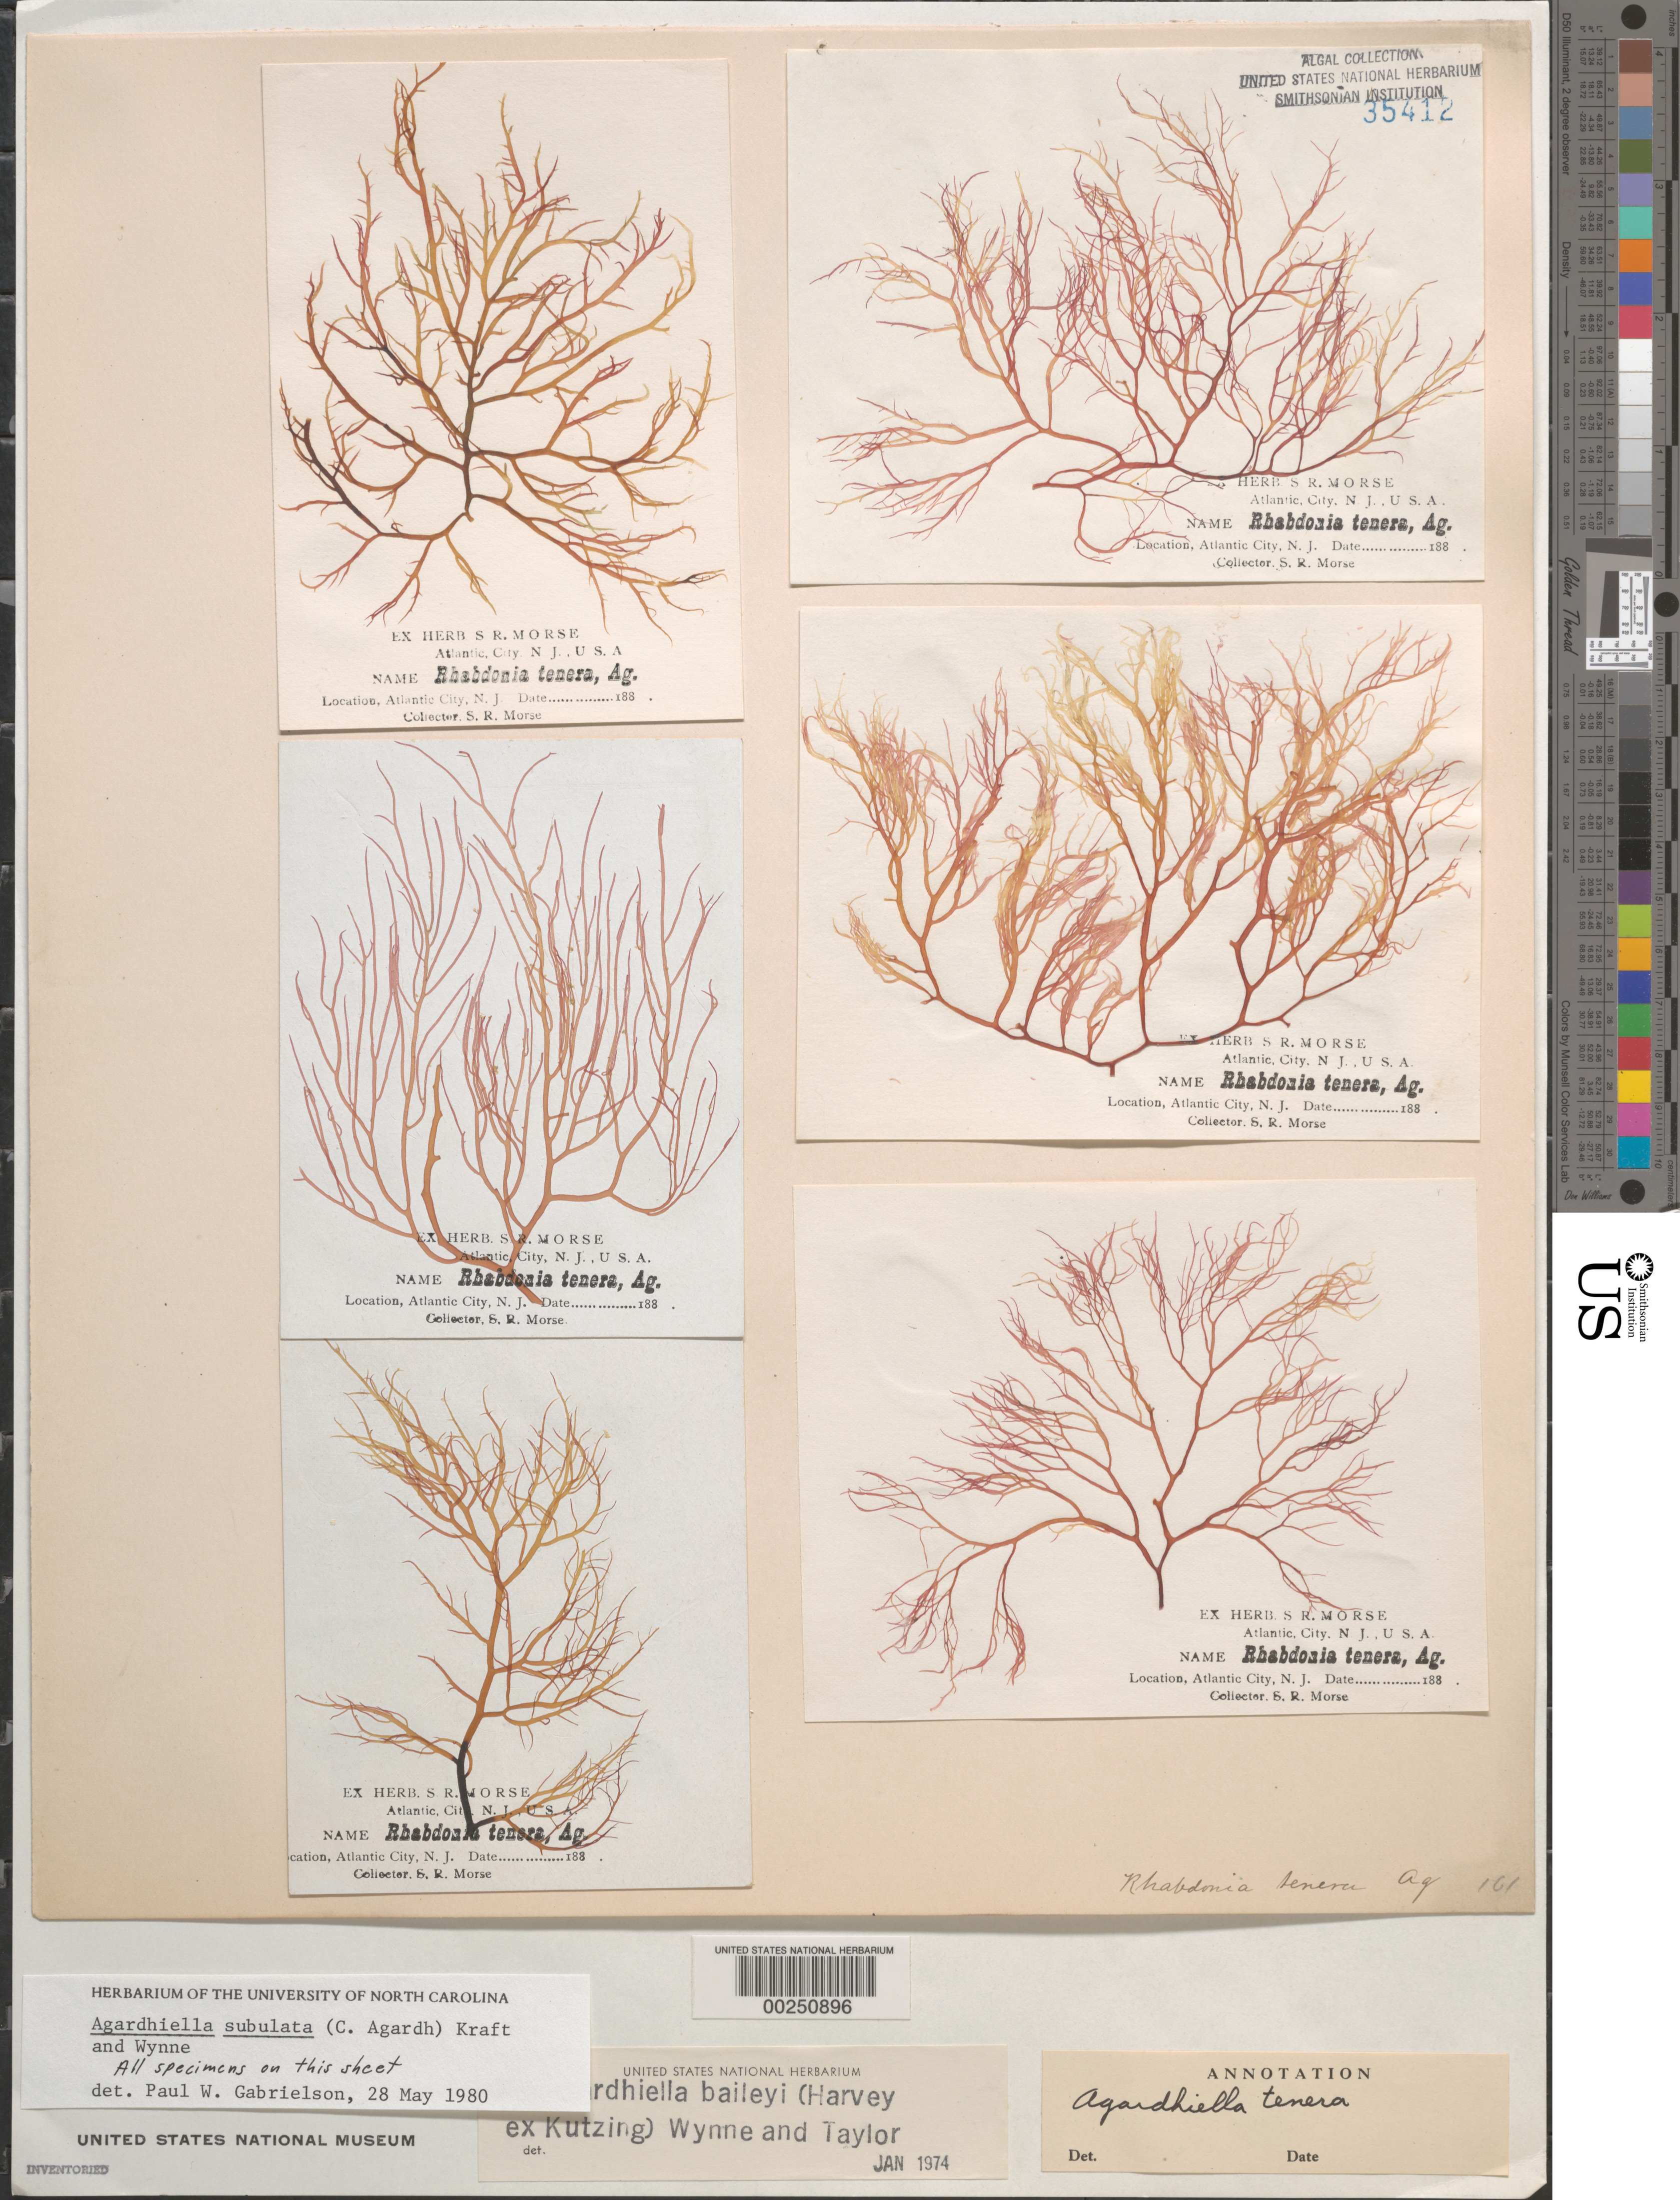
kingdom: Plantae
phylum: Rhodophyta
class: Florideophyceae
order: Gigartinales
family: Solieriaceae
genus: Agardhiella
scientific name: Agardhiella subulata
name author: (C. Agardh) G.T.Kraft & M.J. Wynne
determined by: Gabrielson, P. W.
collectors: S. Morse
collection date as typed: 188-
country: United States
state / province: New Jersey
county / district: Atlantic County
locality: Atlantic City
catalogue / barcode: US 35412